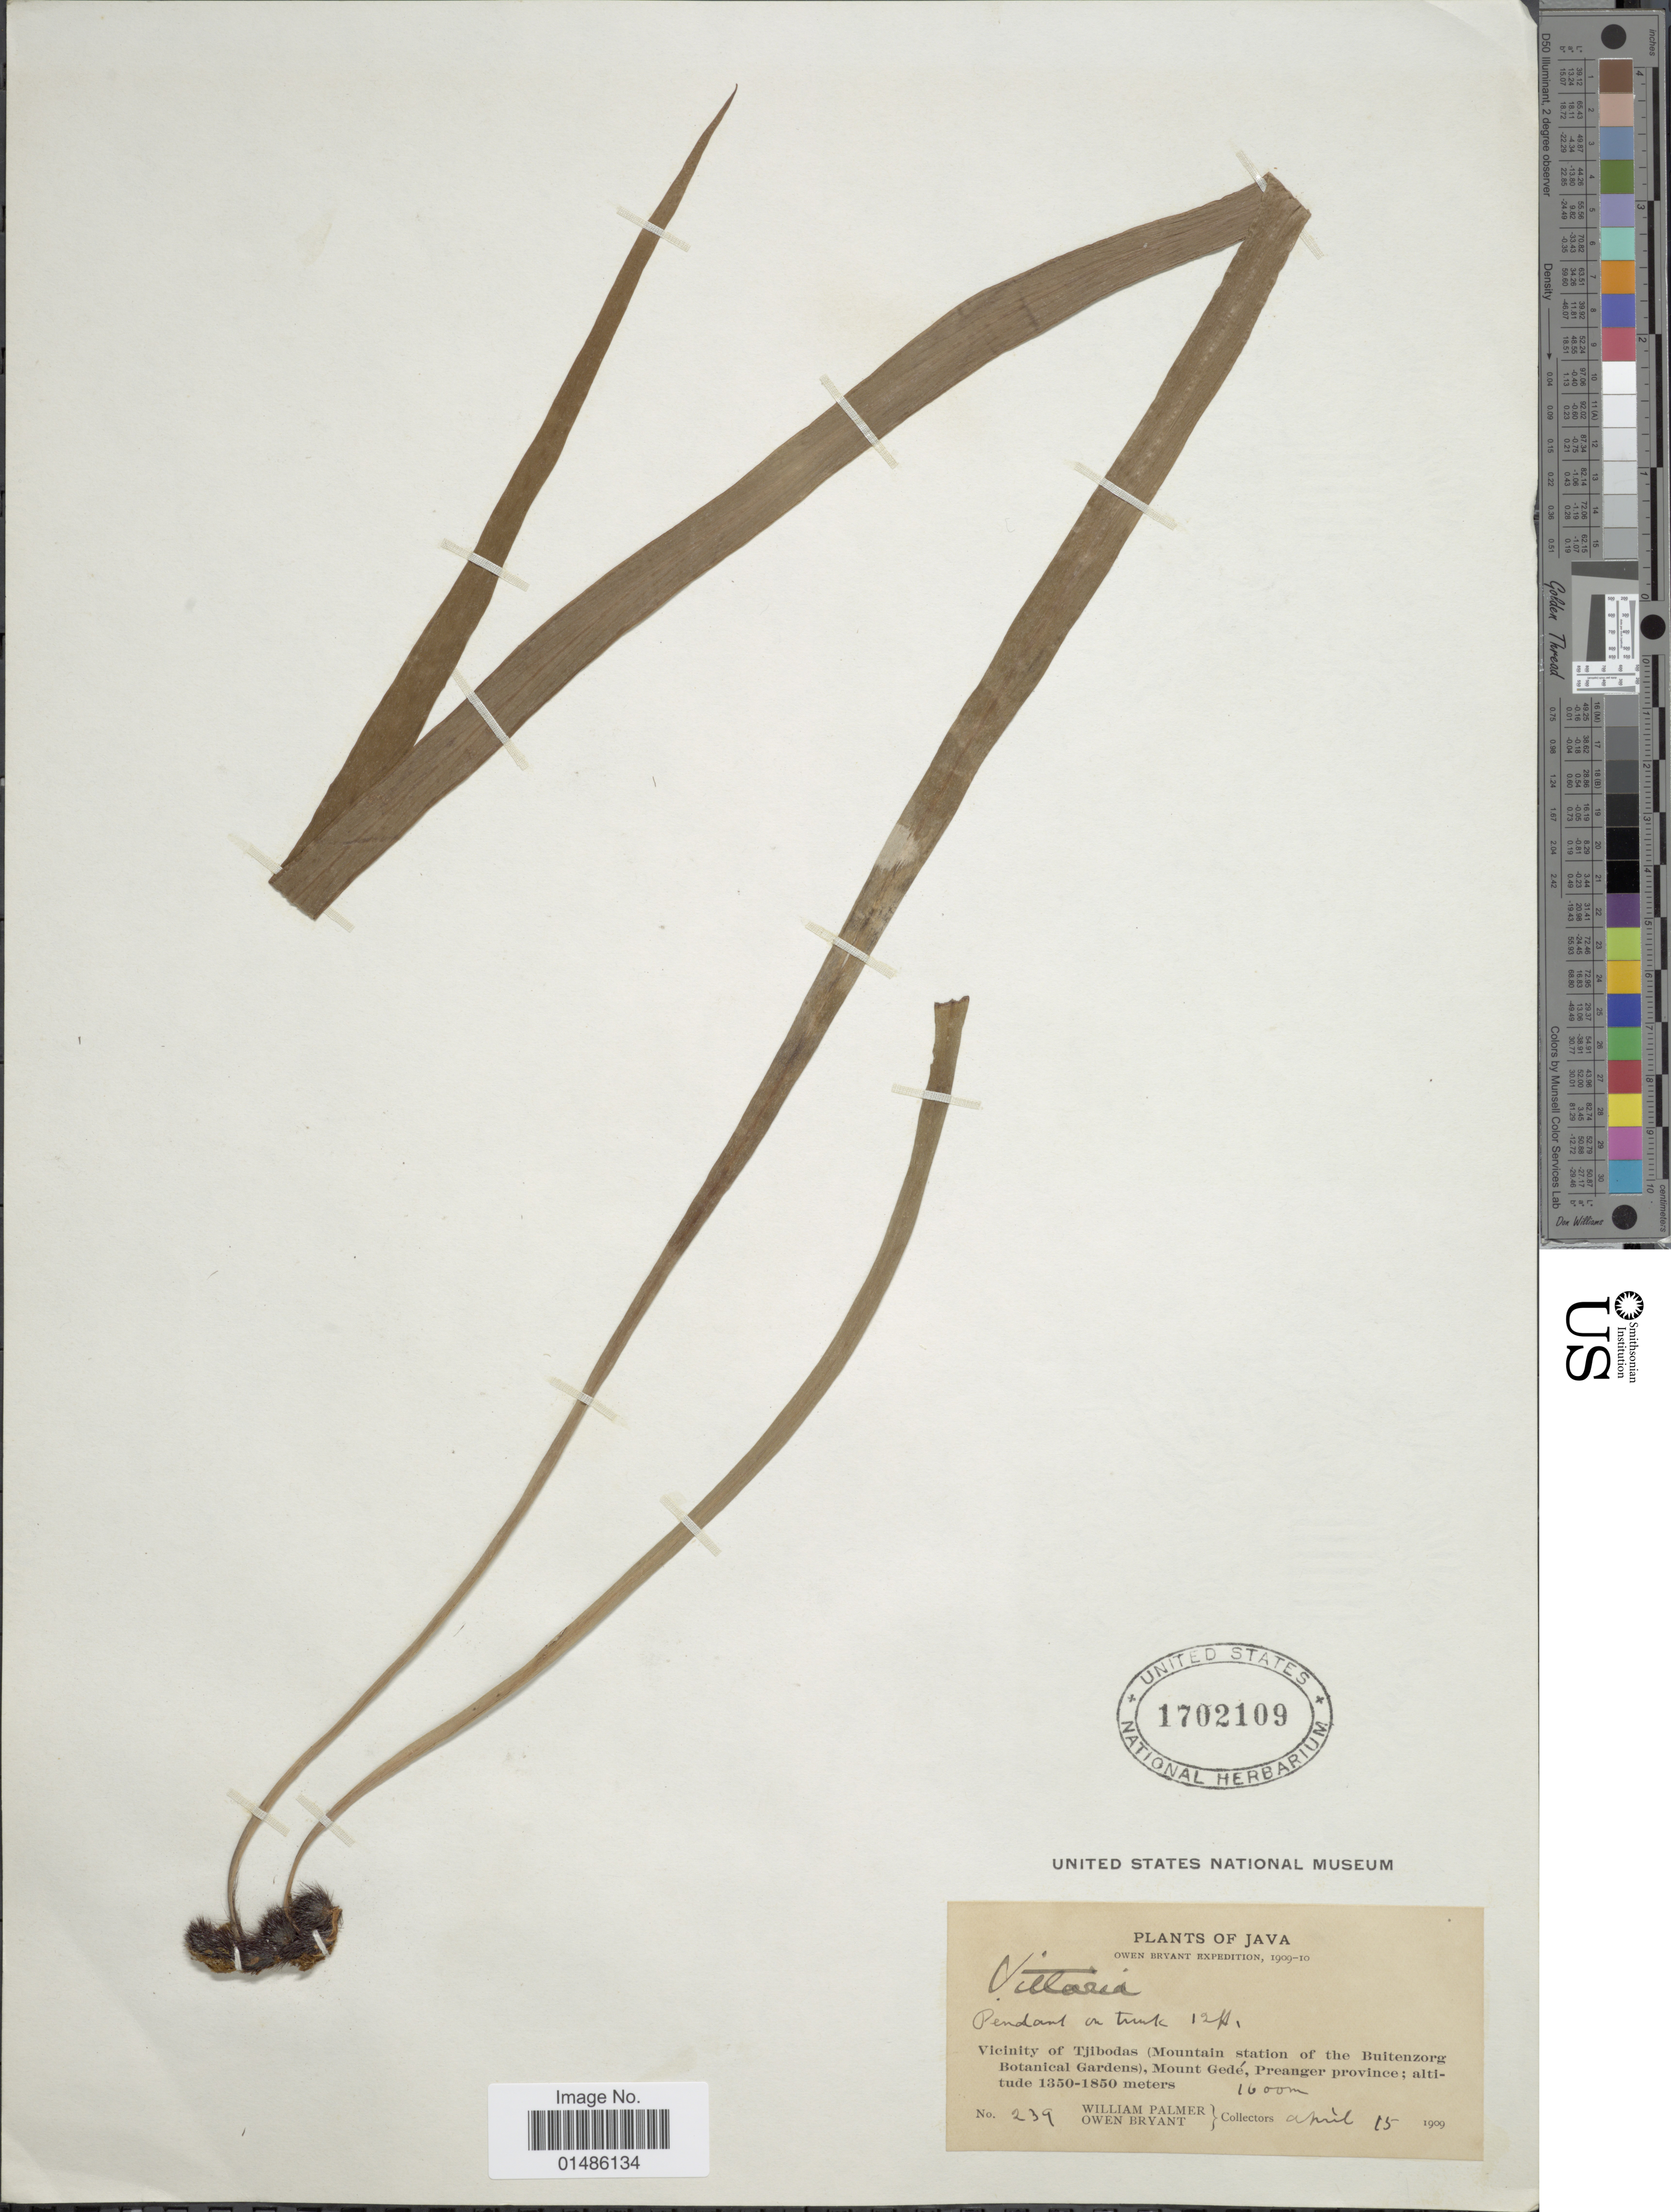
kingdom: Plantae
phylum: Tracheophyta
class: Polypodiopsida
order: Polypodiales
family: Pteridaceae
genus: Haplopteris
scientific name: Haplopteris sp.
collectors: W. Palmer & O. Bryant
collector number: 239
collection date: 1909-04-15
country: Indonesia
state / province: Java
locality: Vicinity of Tjibodas (Mountain station of the Buitenzorg Botanical Gardens), Mount Gedé, Preanger province.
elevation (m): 1600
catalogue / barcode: US 1702109